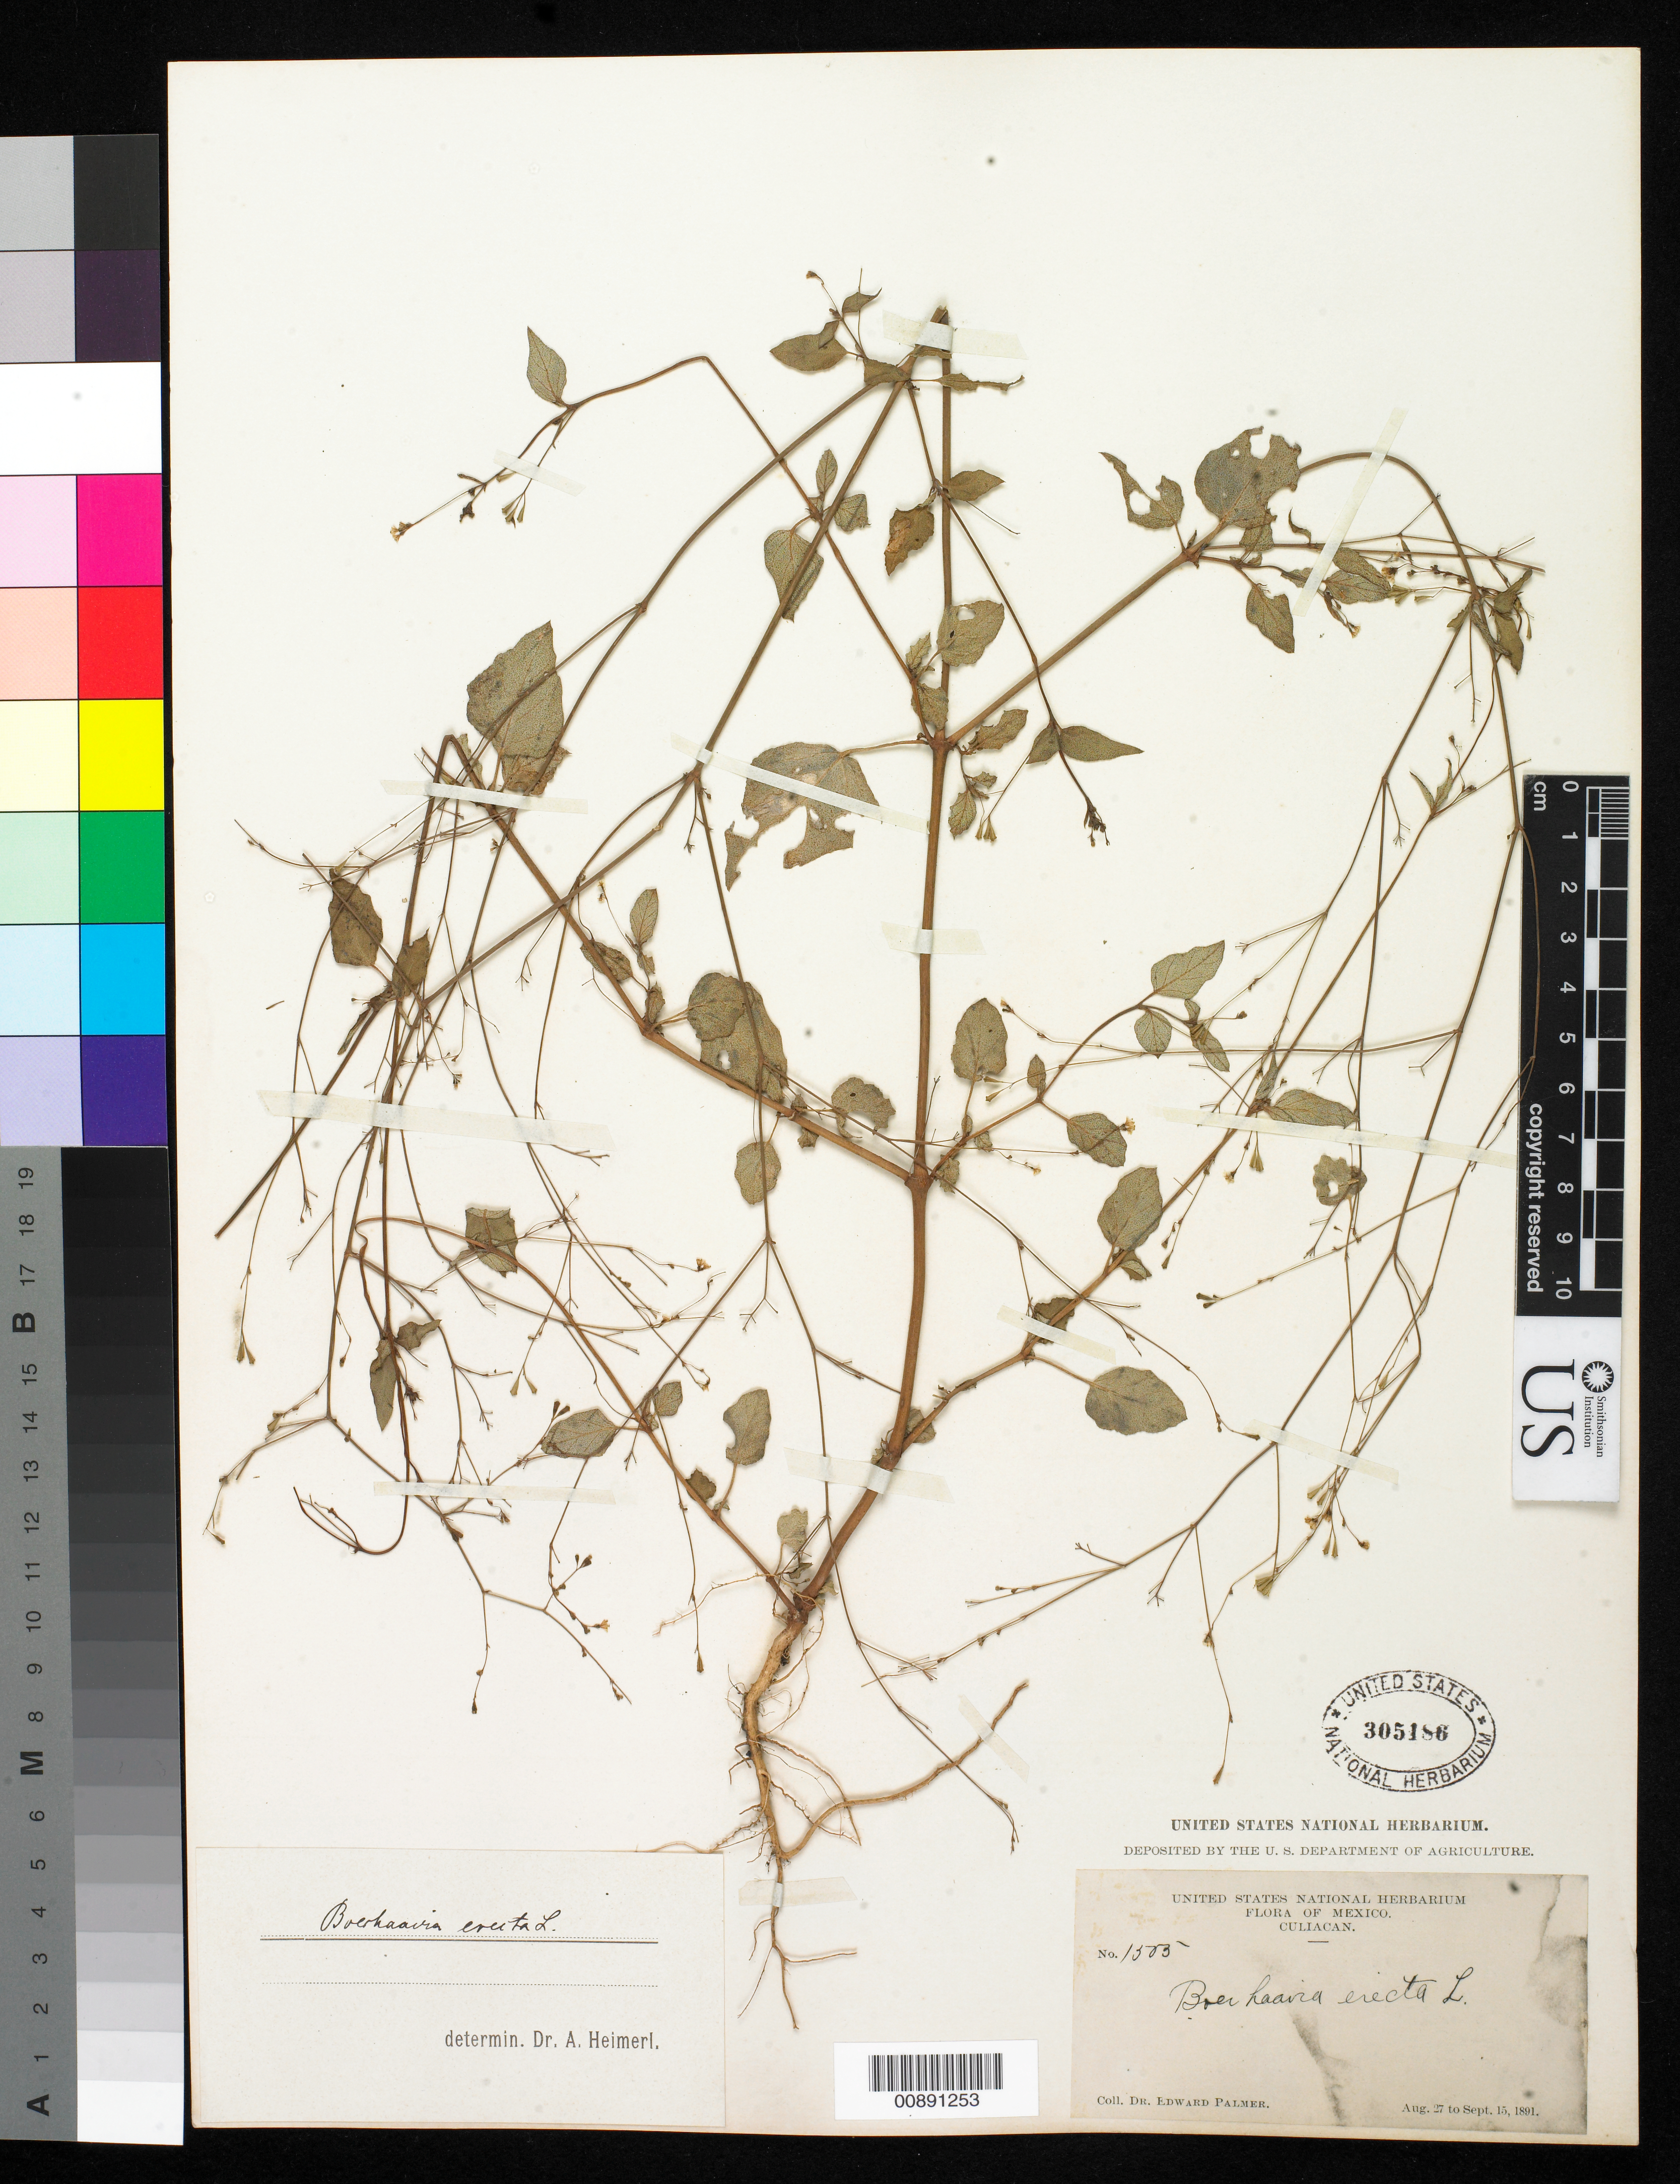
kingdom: Plantae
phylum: Tracheophyta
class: Magnoliopsida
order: Caryophyllales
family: Nyctaginaceae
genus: Boerhavia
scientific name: Boerhavia erecta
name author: L.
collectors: E. Palmer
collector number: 1505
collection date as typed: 27 Aug 1891 to 15 Sep 1891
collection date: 1891-08-27/1891-09-15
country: Mexico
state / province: Sinaloa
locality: Culiacan, Sinaloa.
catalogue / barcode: US 305186